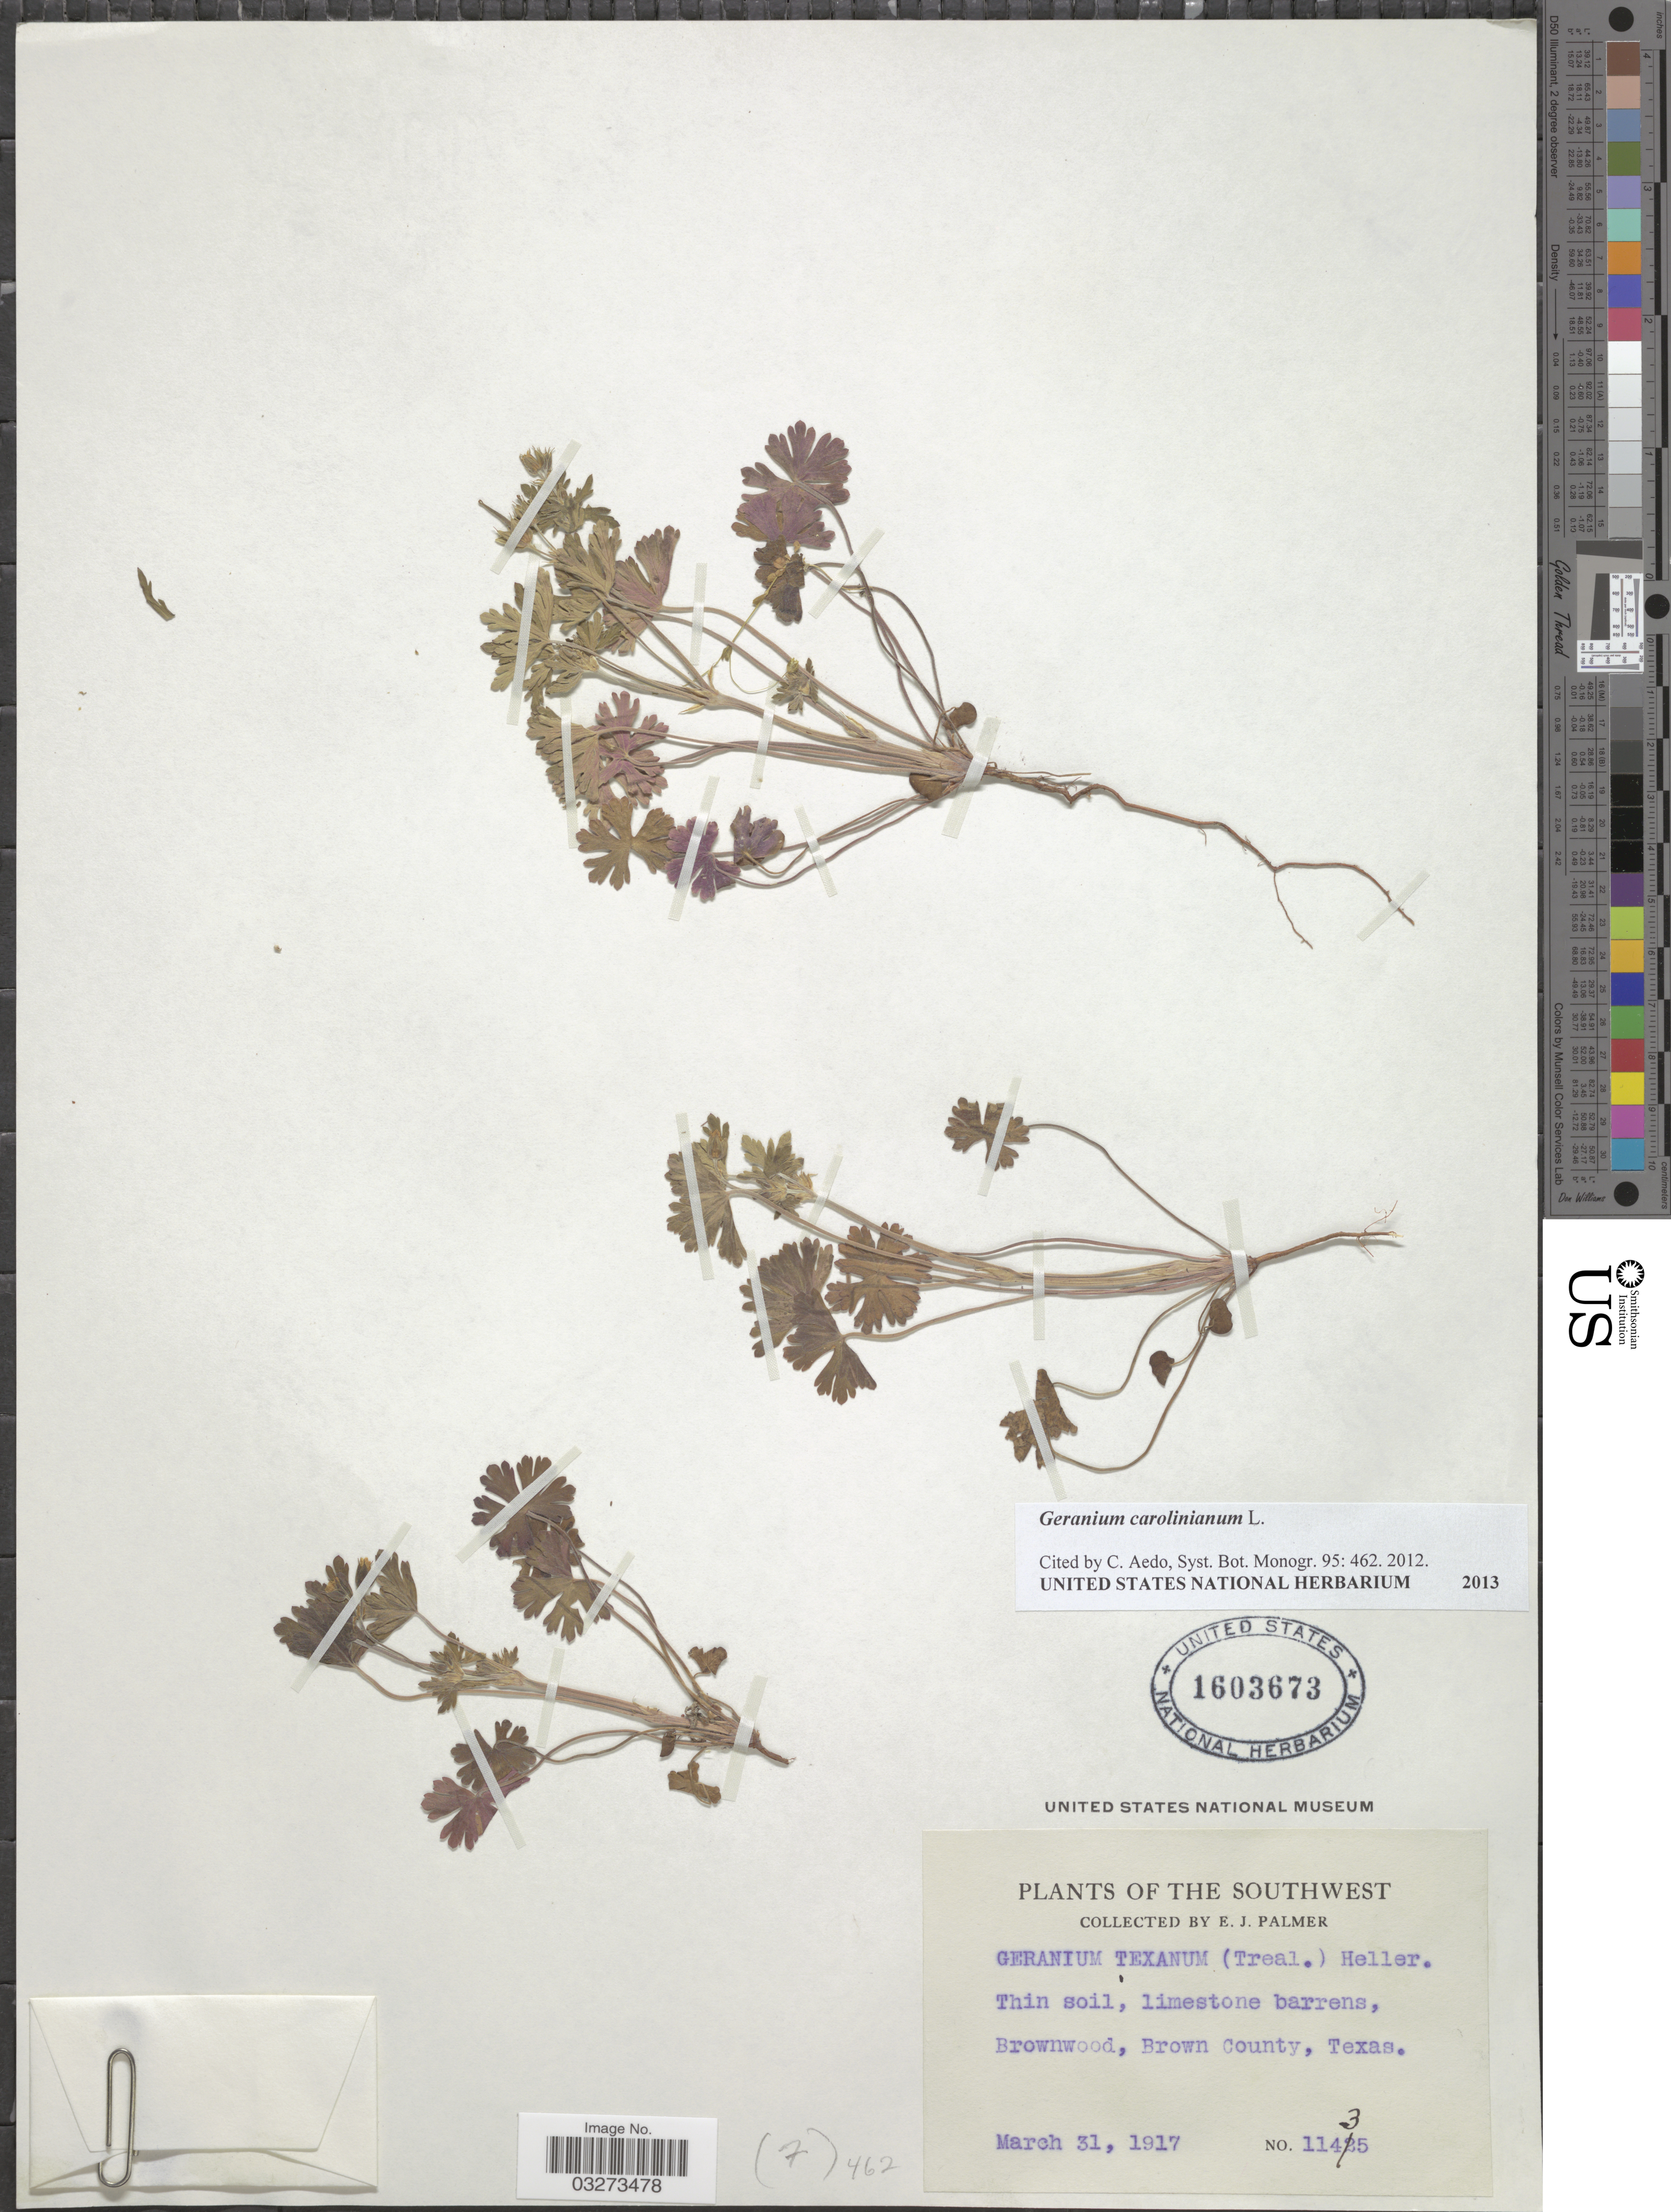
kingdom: Plantae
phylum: Tracheophyta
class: Magnoliopsida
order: Geraniales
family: Geraniaceae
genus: Geranium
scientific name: Geranium carolinianum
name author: L.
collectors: E. J. Palmer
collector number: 11435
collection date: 1917-03-31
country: United States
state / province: Texas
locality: The Southwest, Brownwood, Brown County.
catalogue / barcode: US 1603673